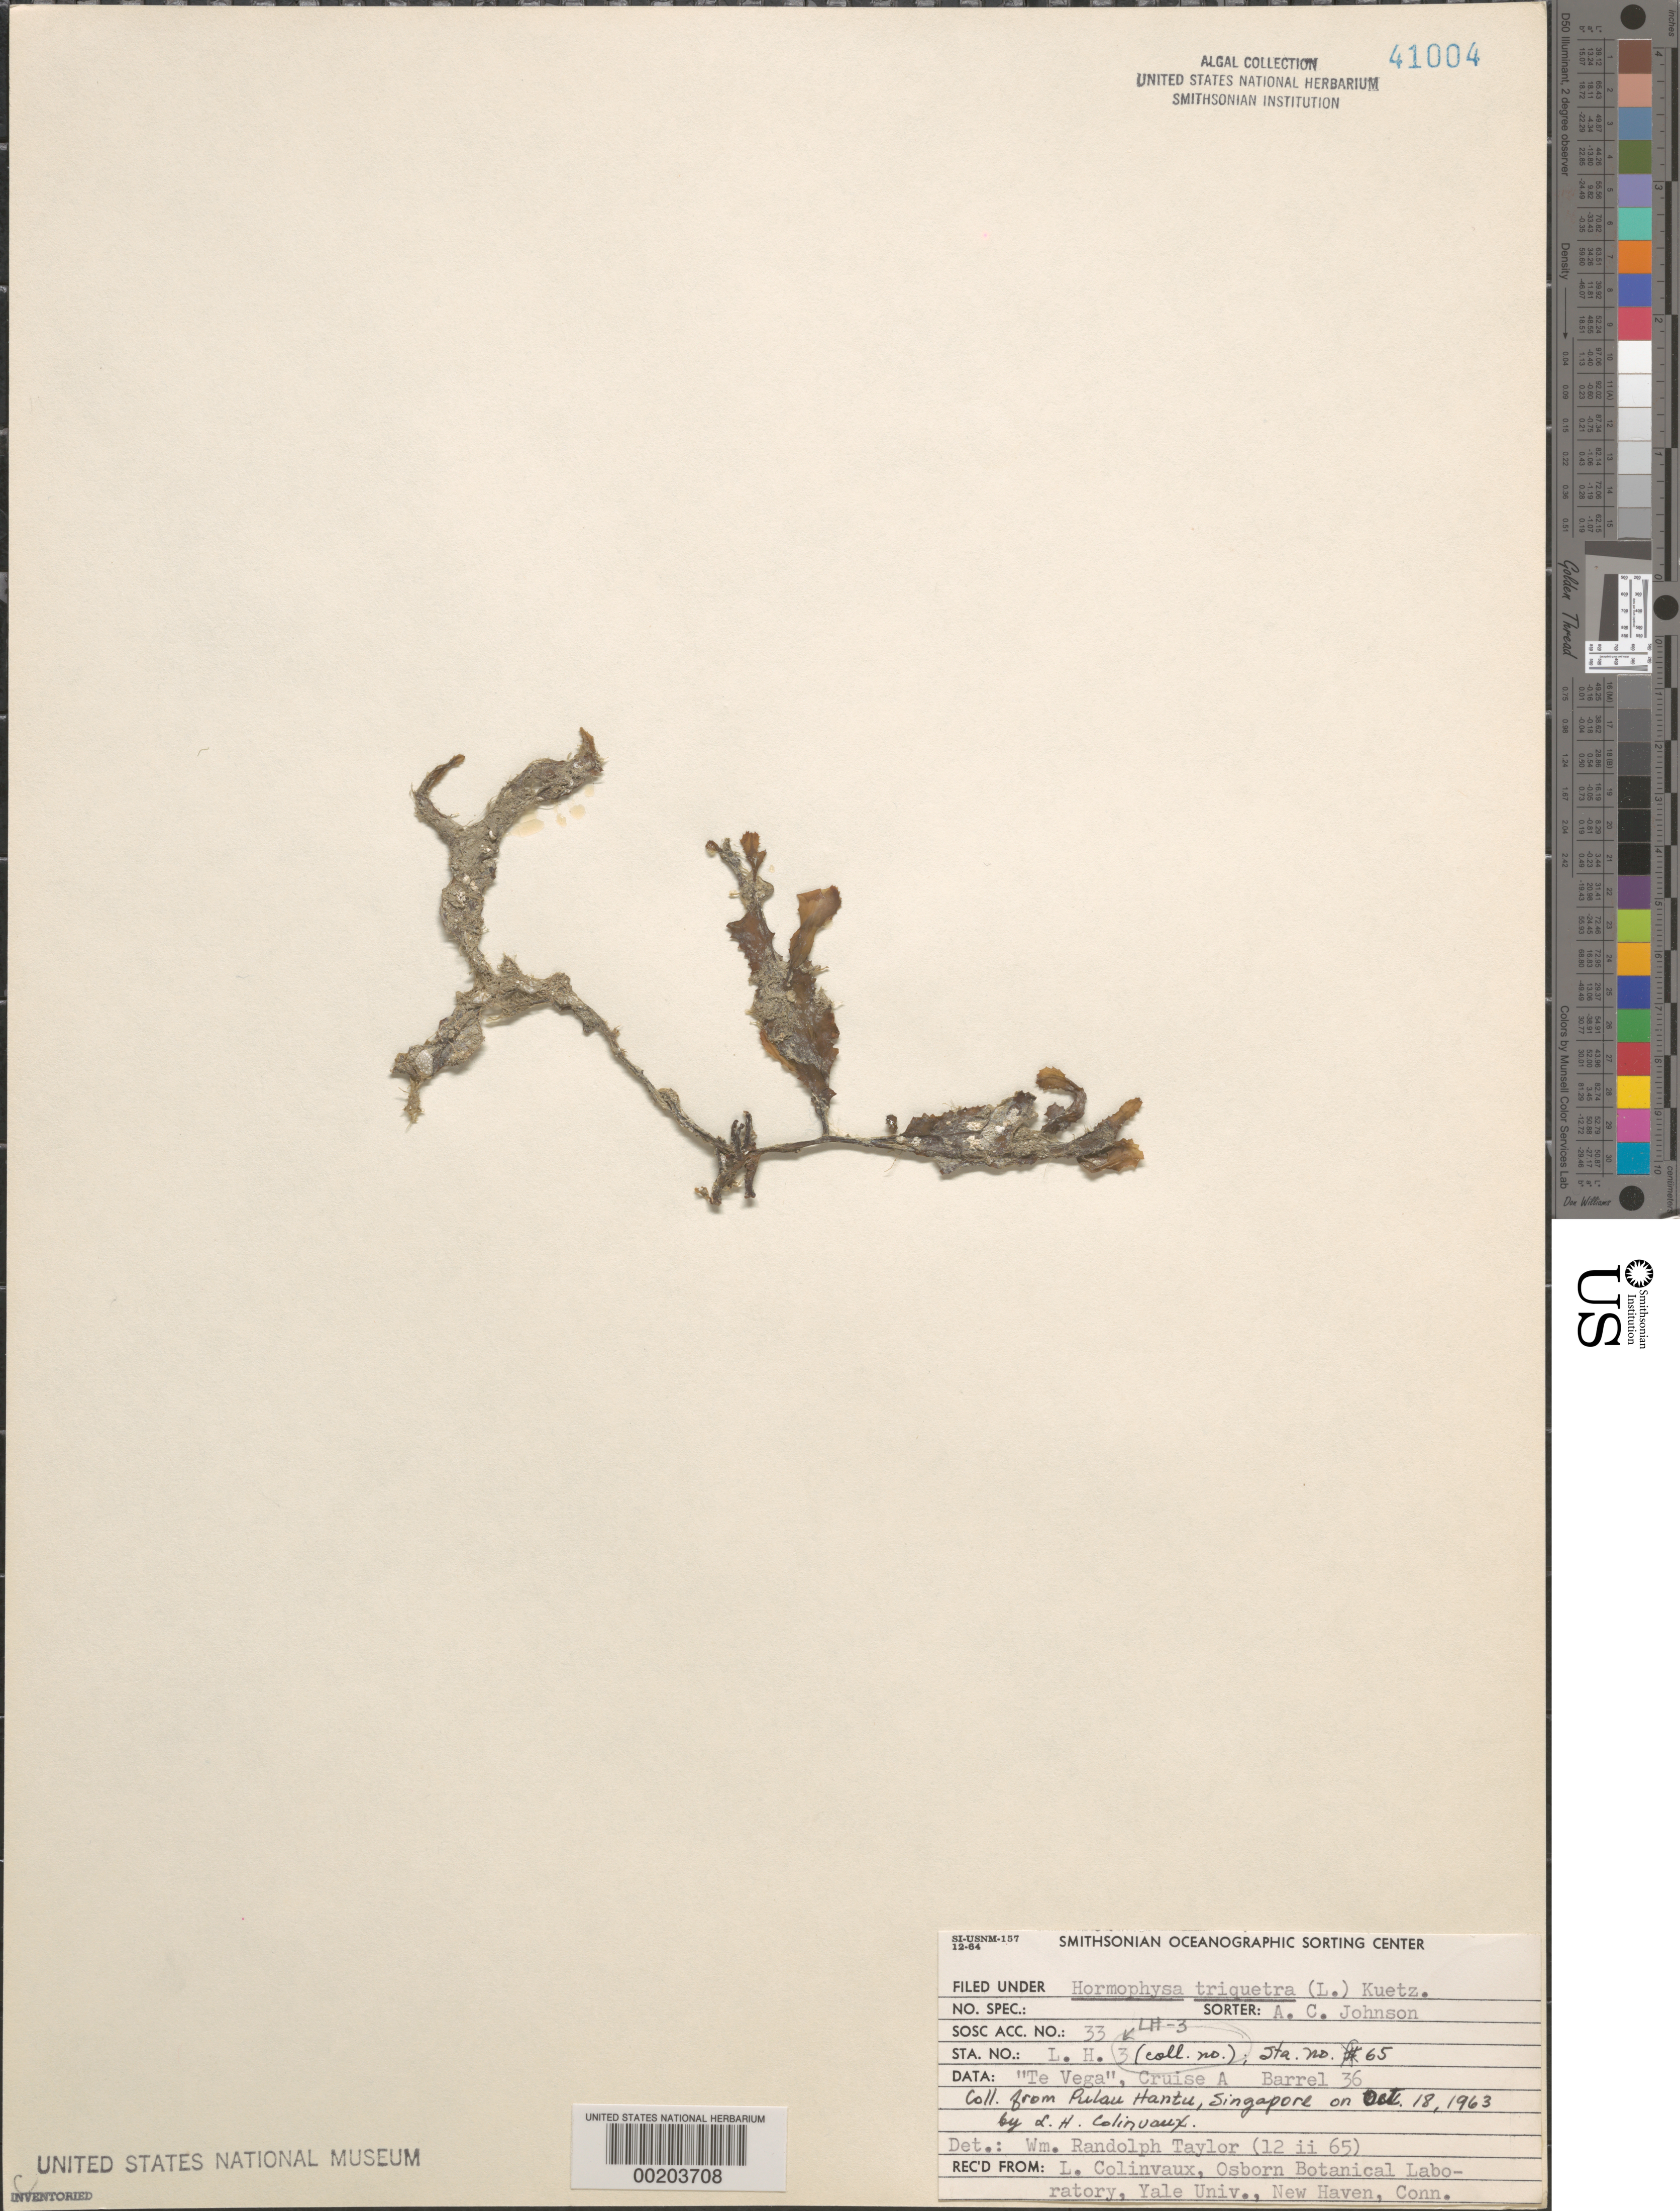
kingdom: Chromista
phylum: Ochrophyta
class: Phaeophyceae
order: Fucales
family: Sargassaceae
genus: Hormophysa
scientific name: Hormophysa cuneiformis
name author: (J.F. Gmel.) P.C. Silva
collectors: L. Hillis-Colinvaux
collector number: Lh-3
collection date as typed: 18 Oct 1963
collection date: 1963-10-18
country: Singapore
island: Pulau Hantu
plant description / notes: Te Vega, Cruise A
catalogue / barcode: US 41004